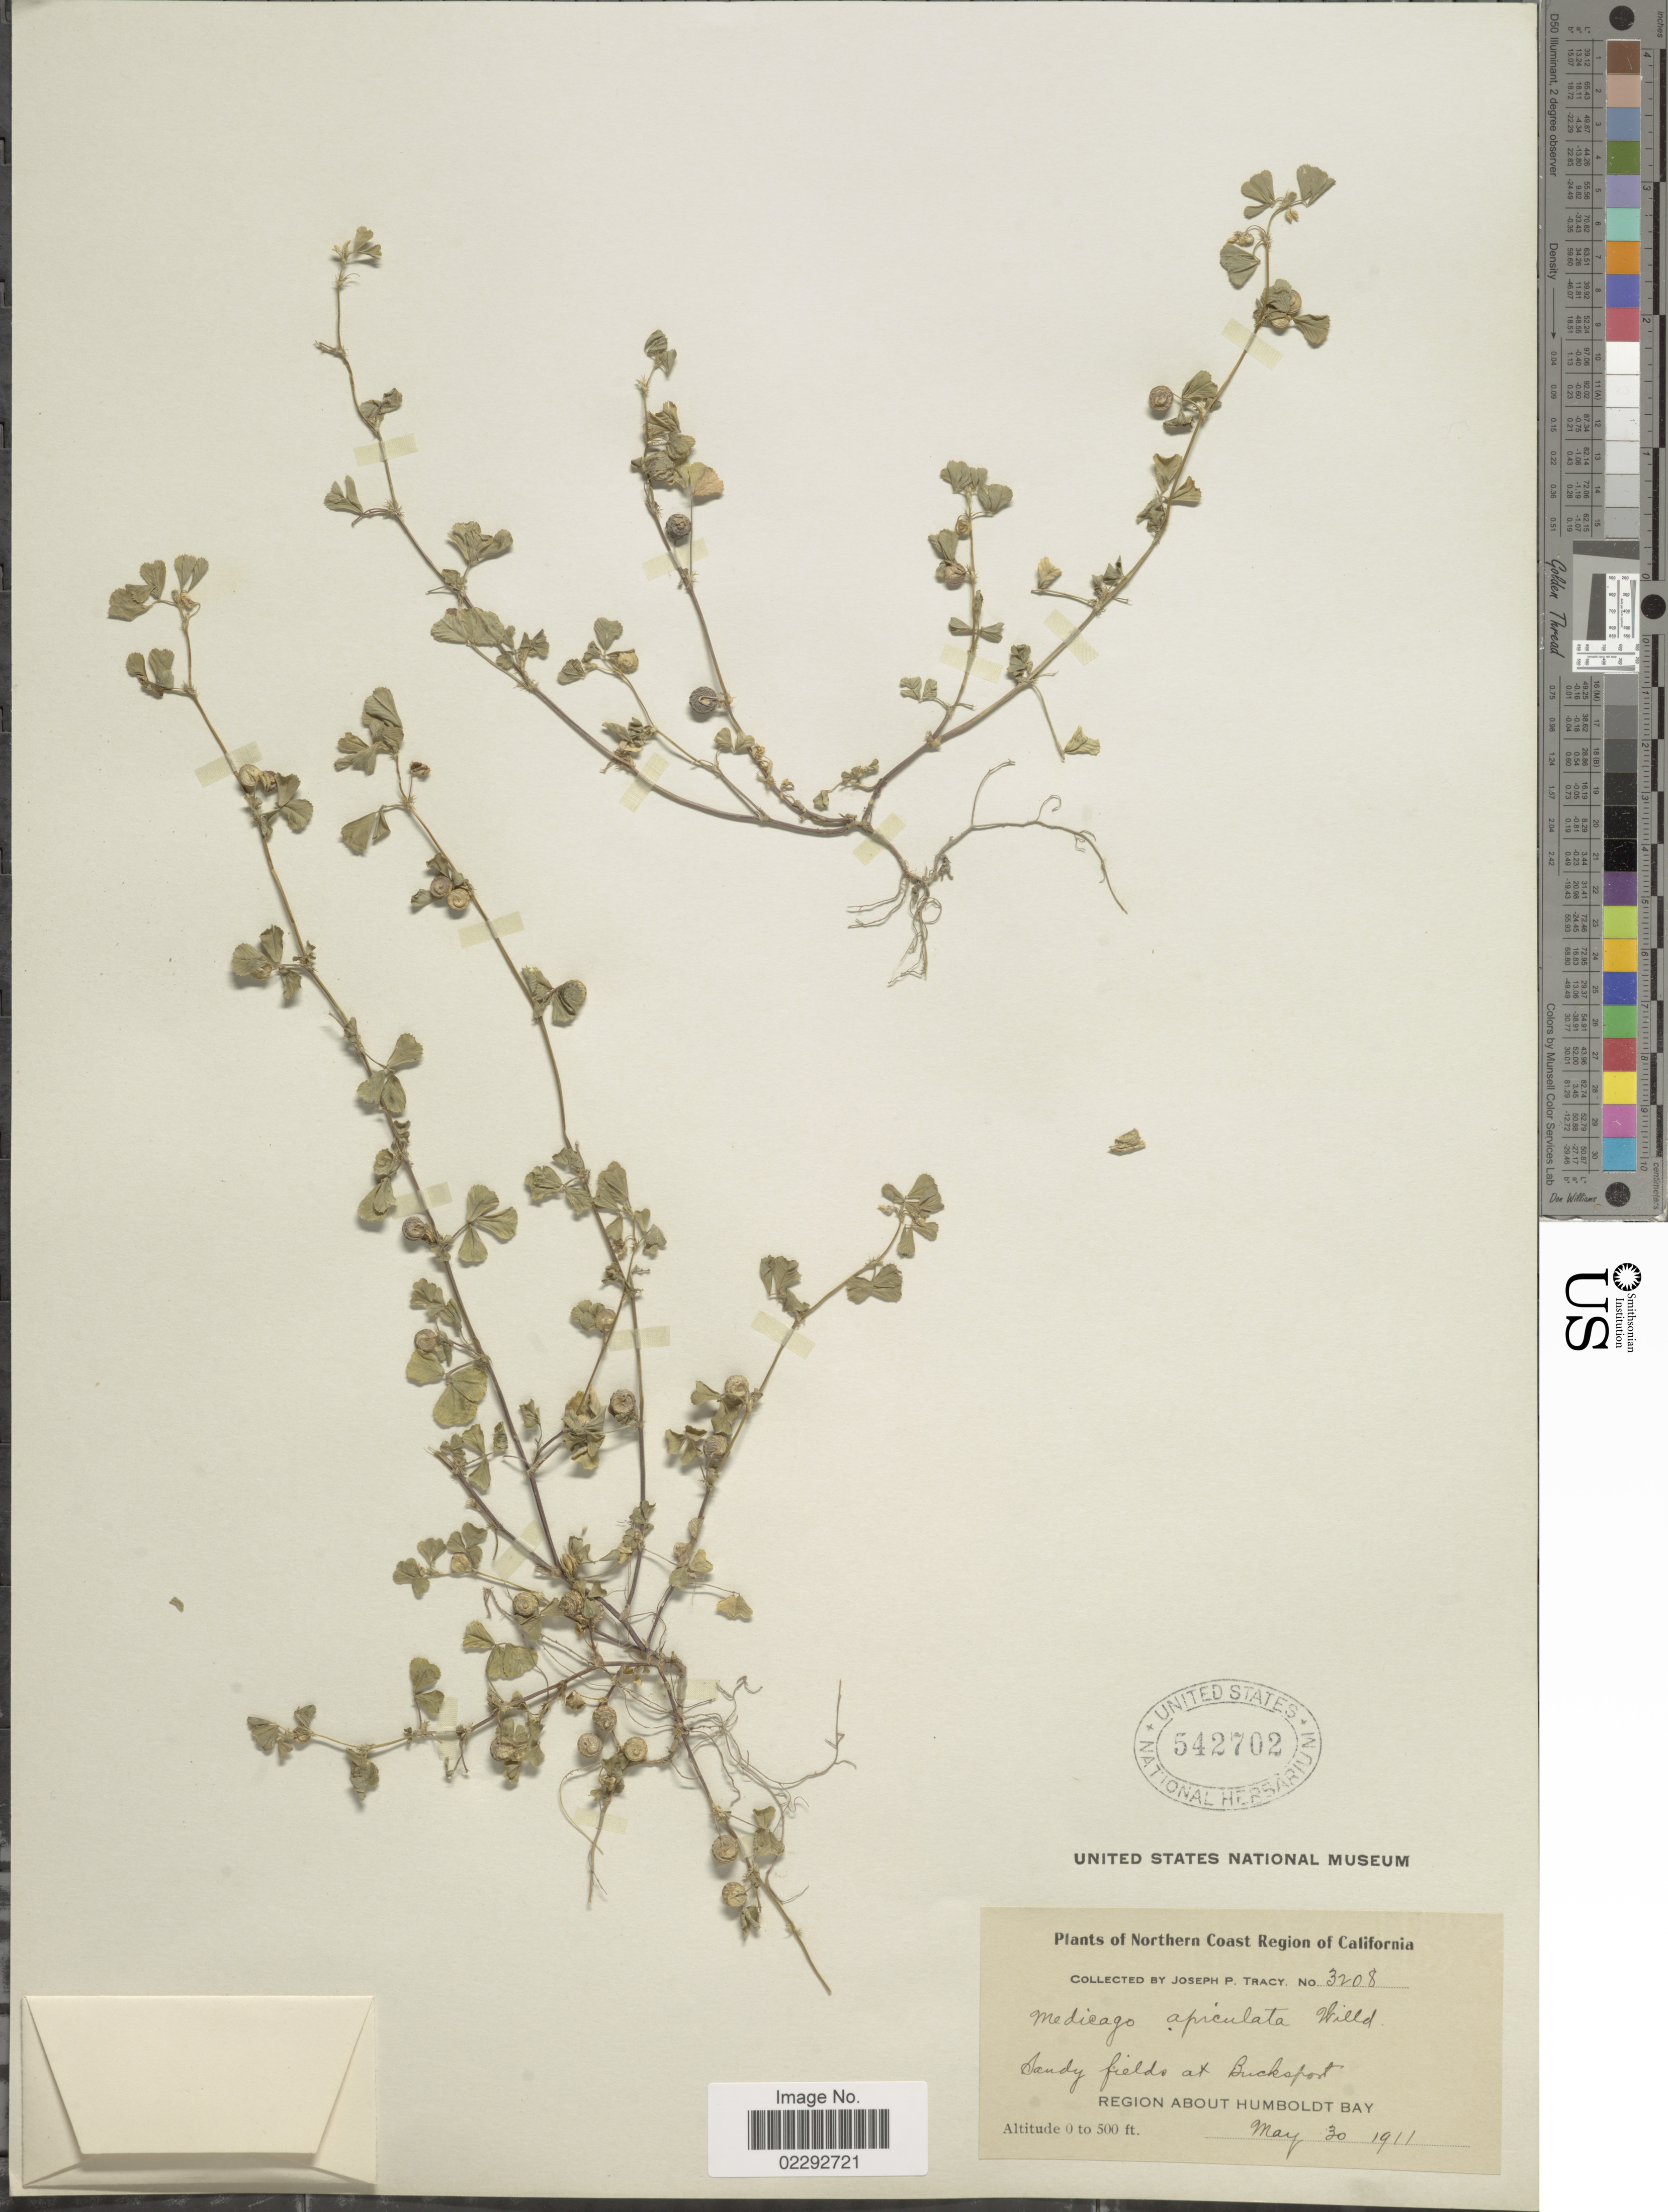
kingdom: Plantae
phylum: Tracheophyta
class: Magnoliopsida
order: Fabales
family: Fabaceae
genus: Medicago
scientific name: Medicago hispida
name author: Gaertn.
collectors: J. Tracy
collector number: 3208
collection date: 1911-05-30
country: United States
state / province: California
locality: Northern Coast Region of California. at Bucksfort. Region about Humboldt Bay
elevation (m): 0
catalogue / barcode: US 542702